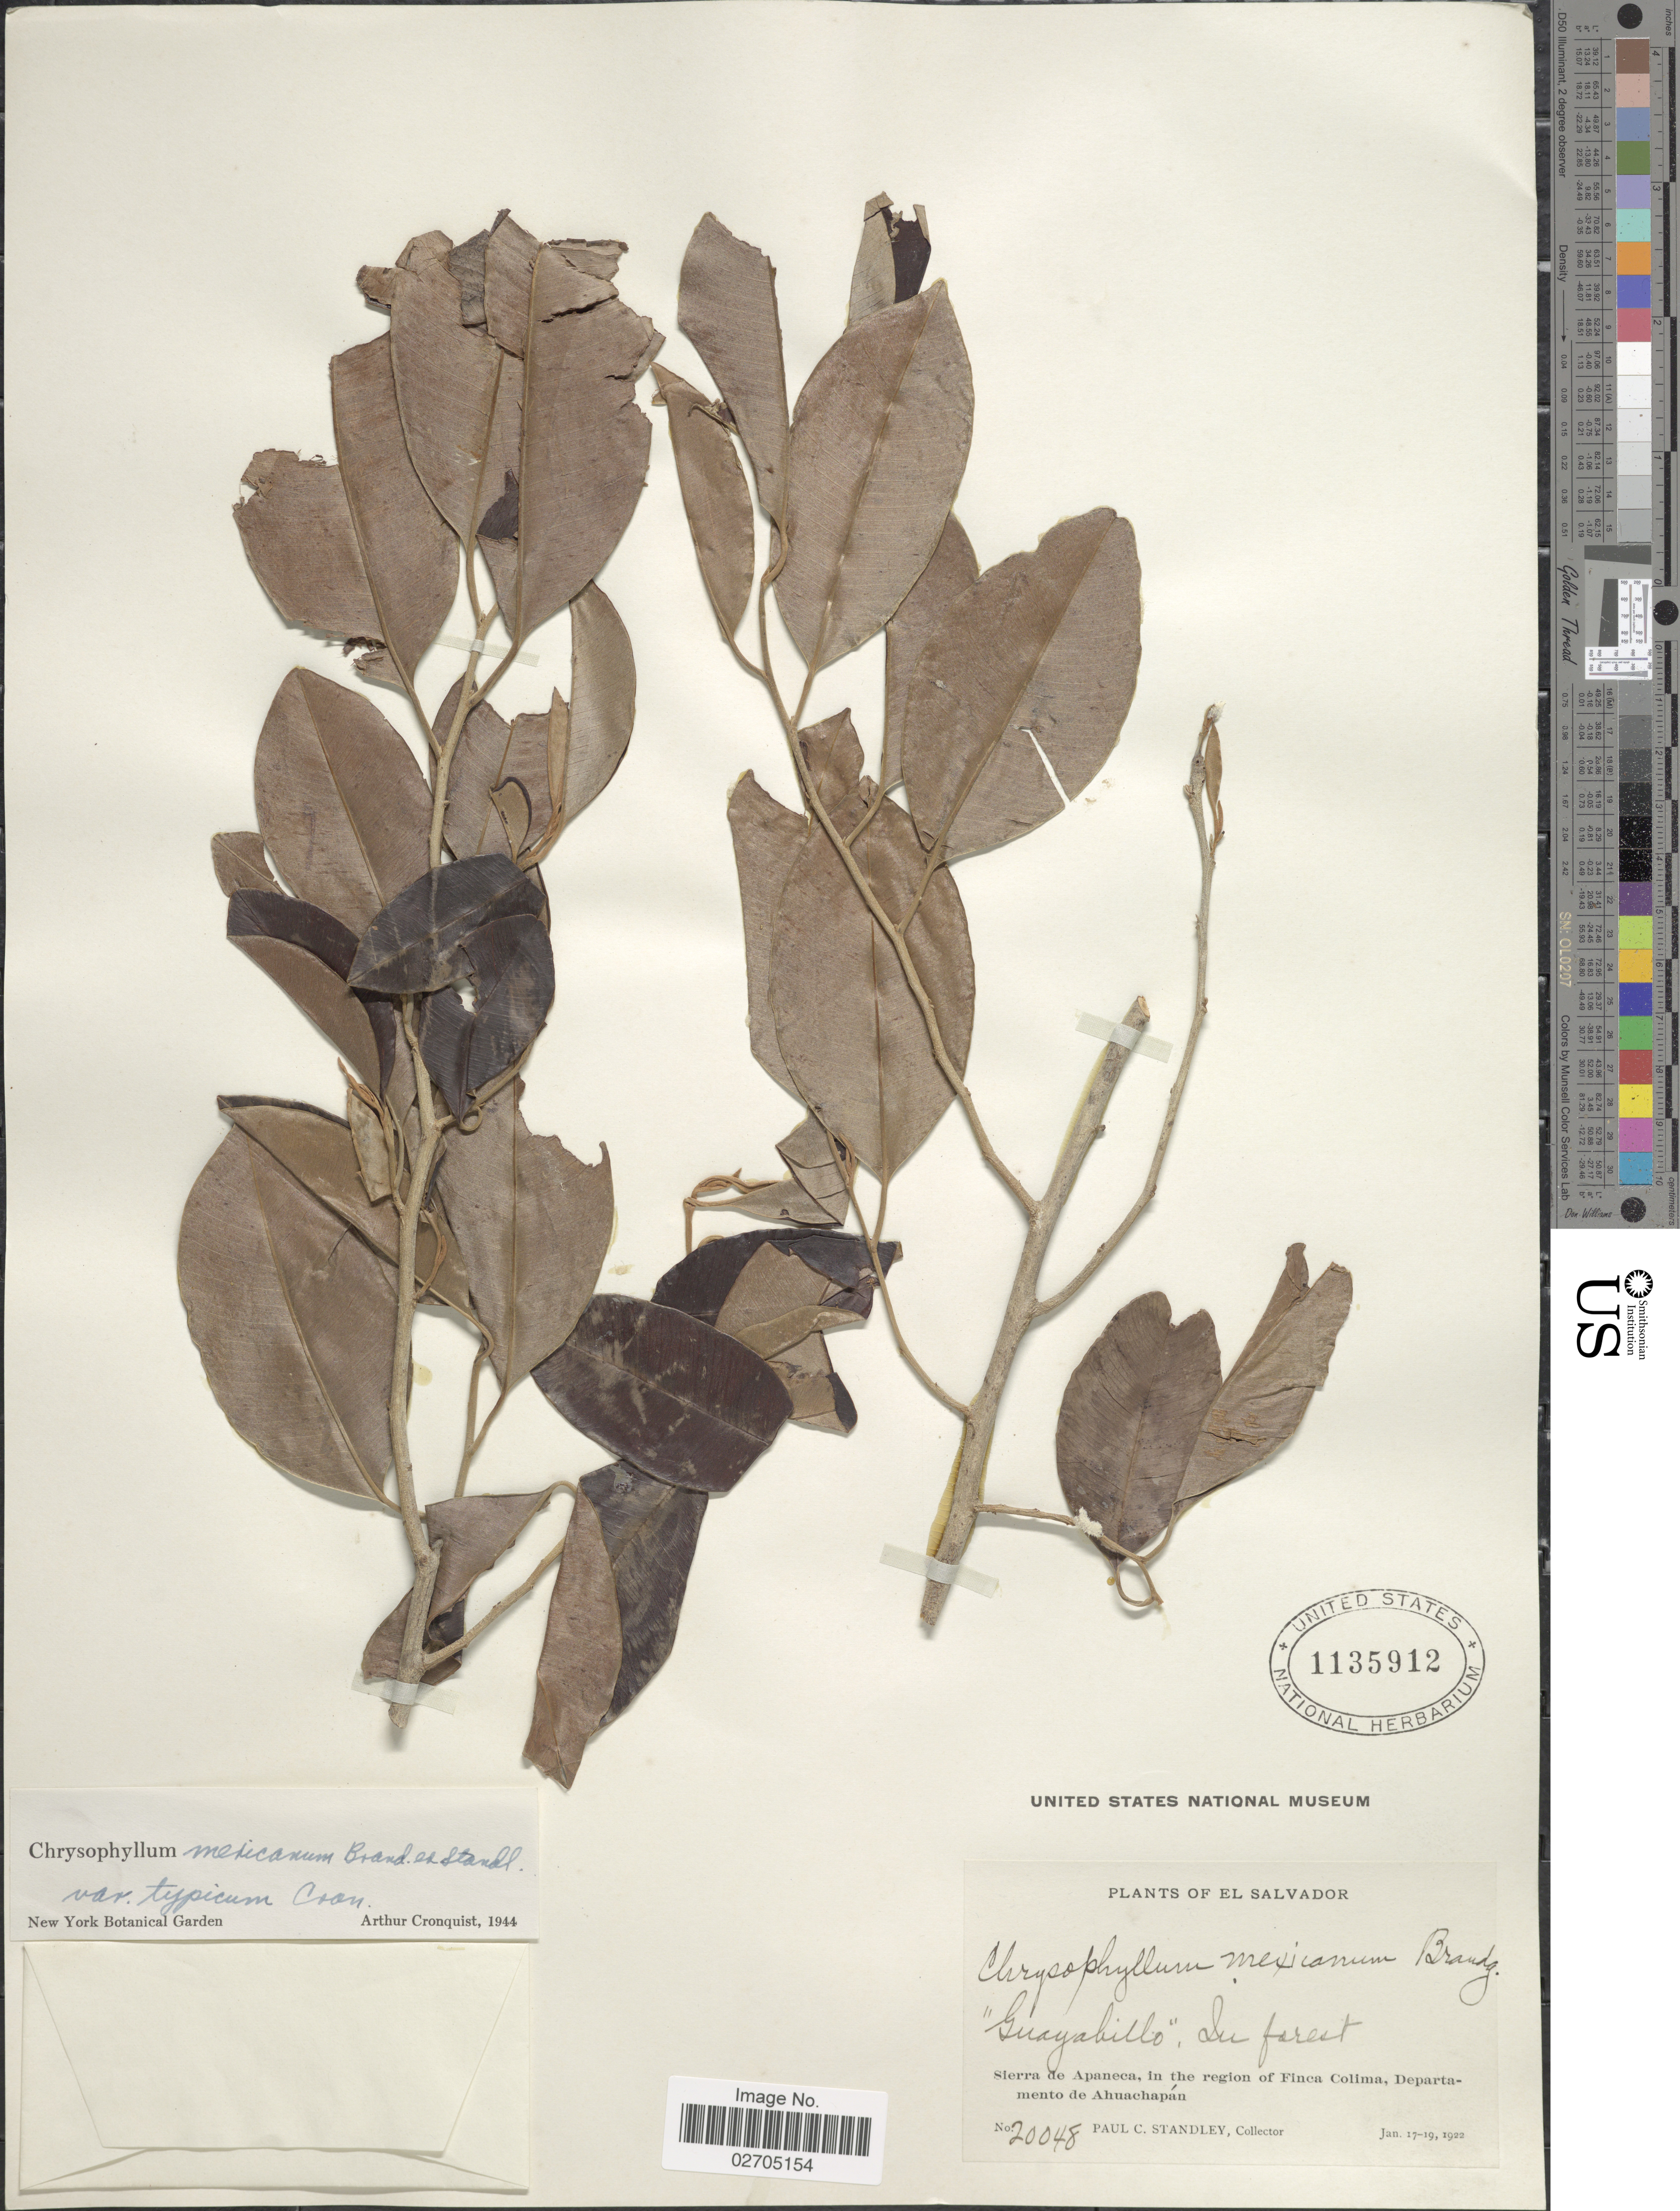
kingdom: Plantae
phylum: Tracheophyta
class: Magnoliopsida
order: Ericales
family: Sapotaceae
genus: Chrysophyllum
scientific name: Chrysophyllum mexicanum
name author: Brandegee ex Standl.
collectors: P. C. Standley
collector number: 20048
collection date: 1922-01-17/1922-01-19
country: El Salvador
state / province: Ahuachapan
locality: Sierra de Apaneca, in the region of Finca Colima, in forest.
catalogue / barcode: US 1135912